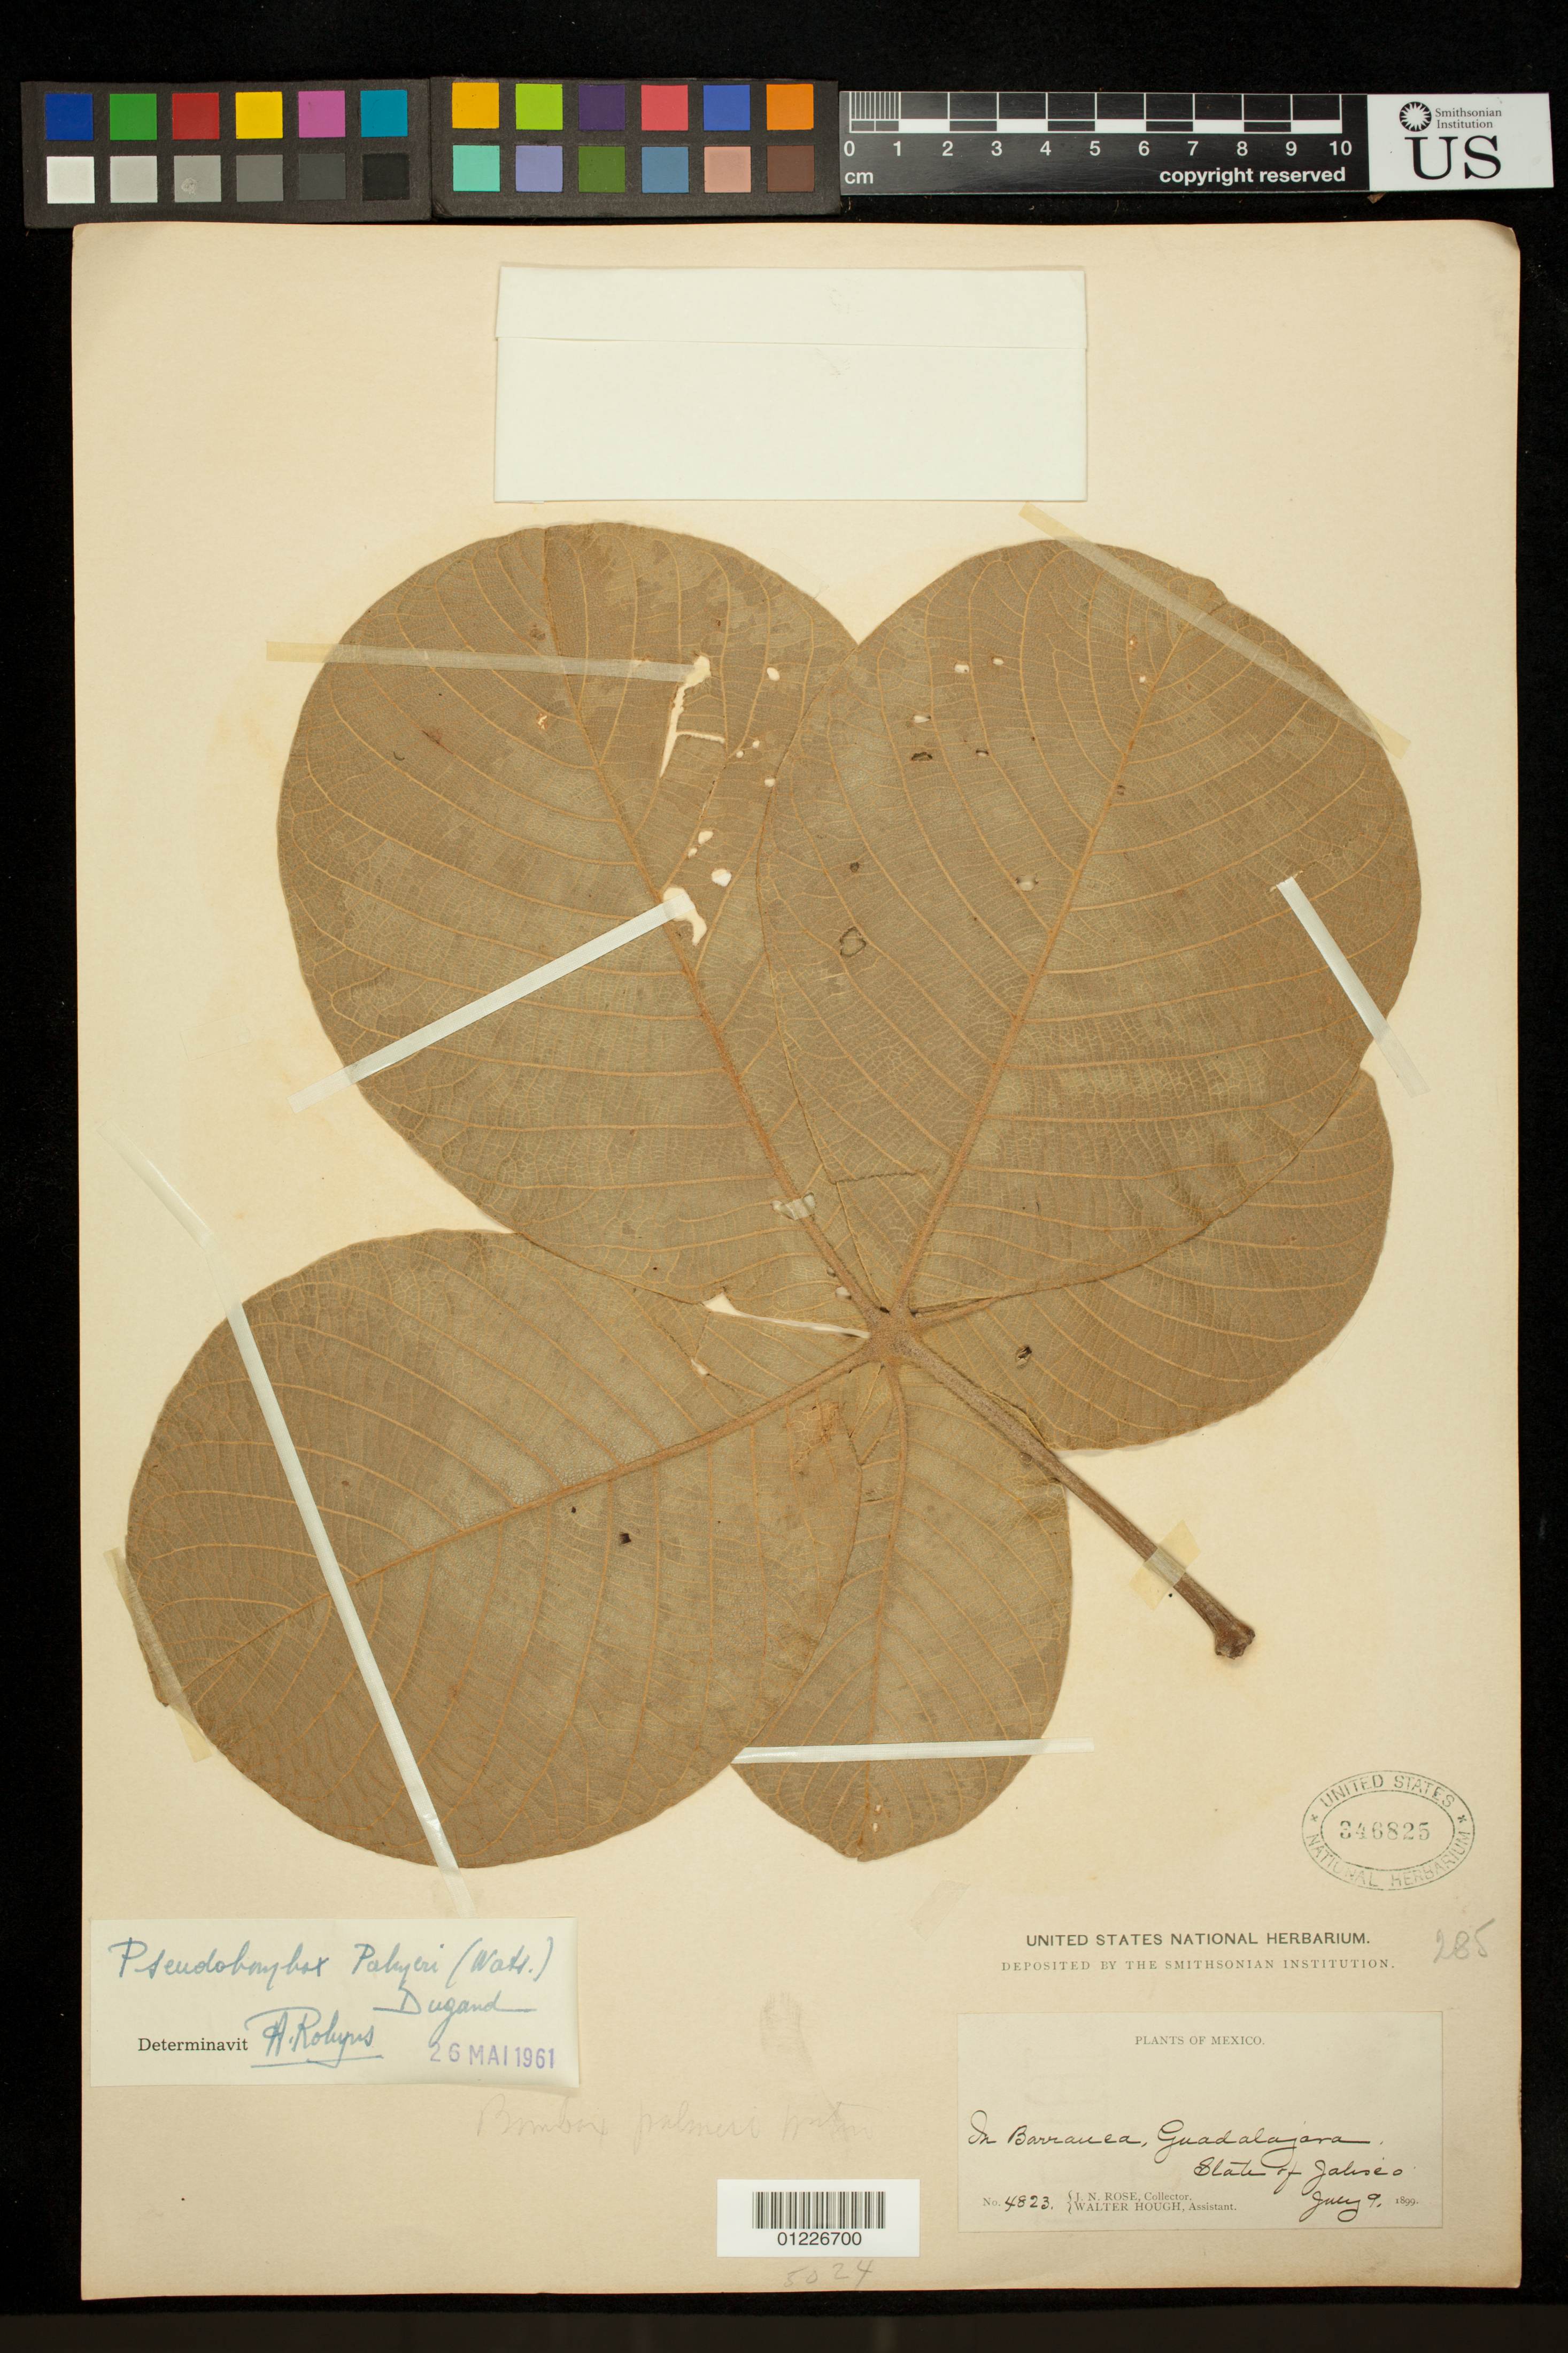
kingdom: Plantae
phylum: Tracheophyta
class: Magnoliopsida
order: Malvales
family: Malvaceae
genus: Pseudobombax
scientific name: Pseudobombax palmeri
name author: (S. Watson) Dugand G.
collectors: J. N. Rose & W. Hough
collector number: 4823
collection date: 1899-07-09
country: Mexico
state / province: Jalisco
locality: Barrauea, Guadalajara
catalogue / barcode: US 346825